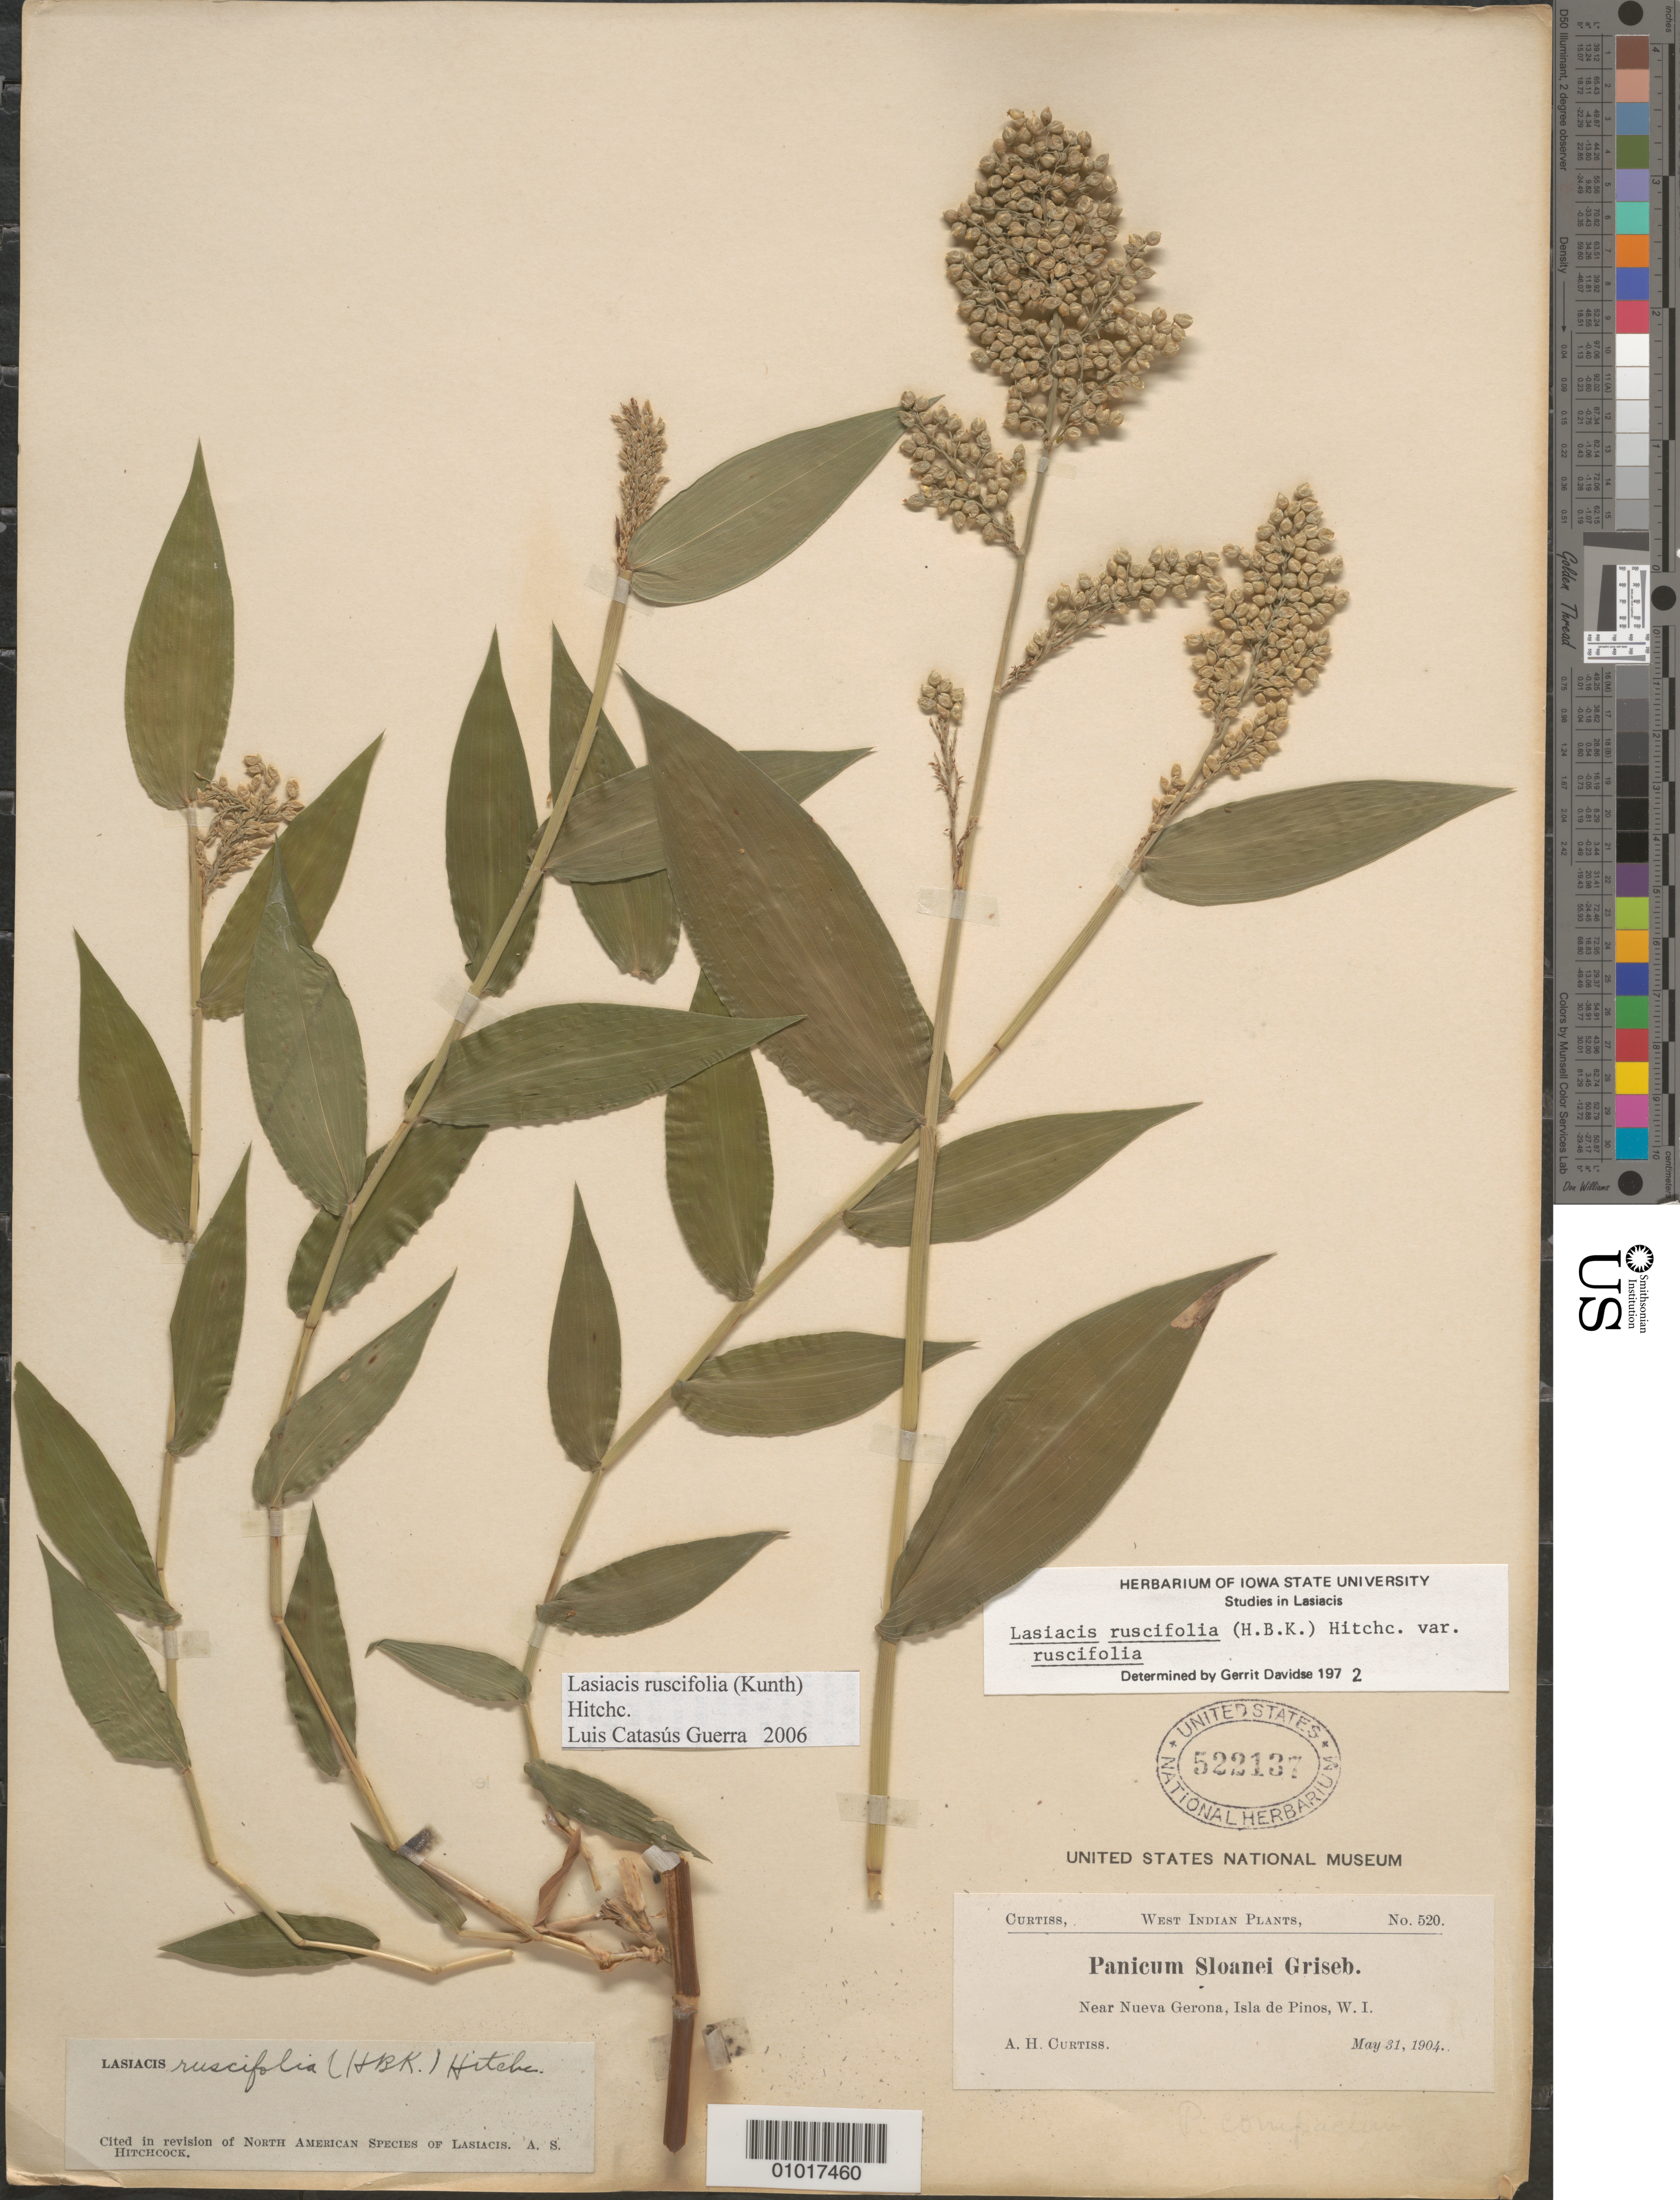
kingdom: Plantae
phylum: Tracheophyta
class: Liliopsida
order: Poales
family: Poaceae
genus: Lasiacis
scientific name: Lasiacis ruscifolia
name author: (Kunth) Hitchc.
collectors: A. H. Curtiss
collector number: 520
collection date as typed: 31 May 1904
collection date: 1904-05-31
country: Cuba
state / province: Isla de la Juventud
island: Isla de la Juventud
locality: [Isle of Pines], Near Nueva Gerona,W I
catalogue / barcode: US 522137